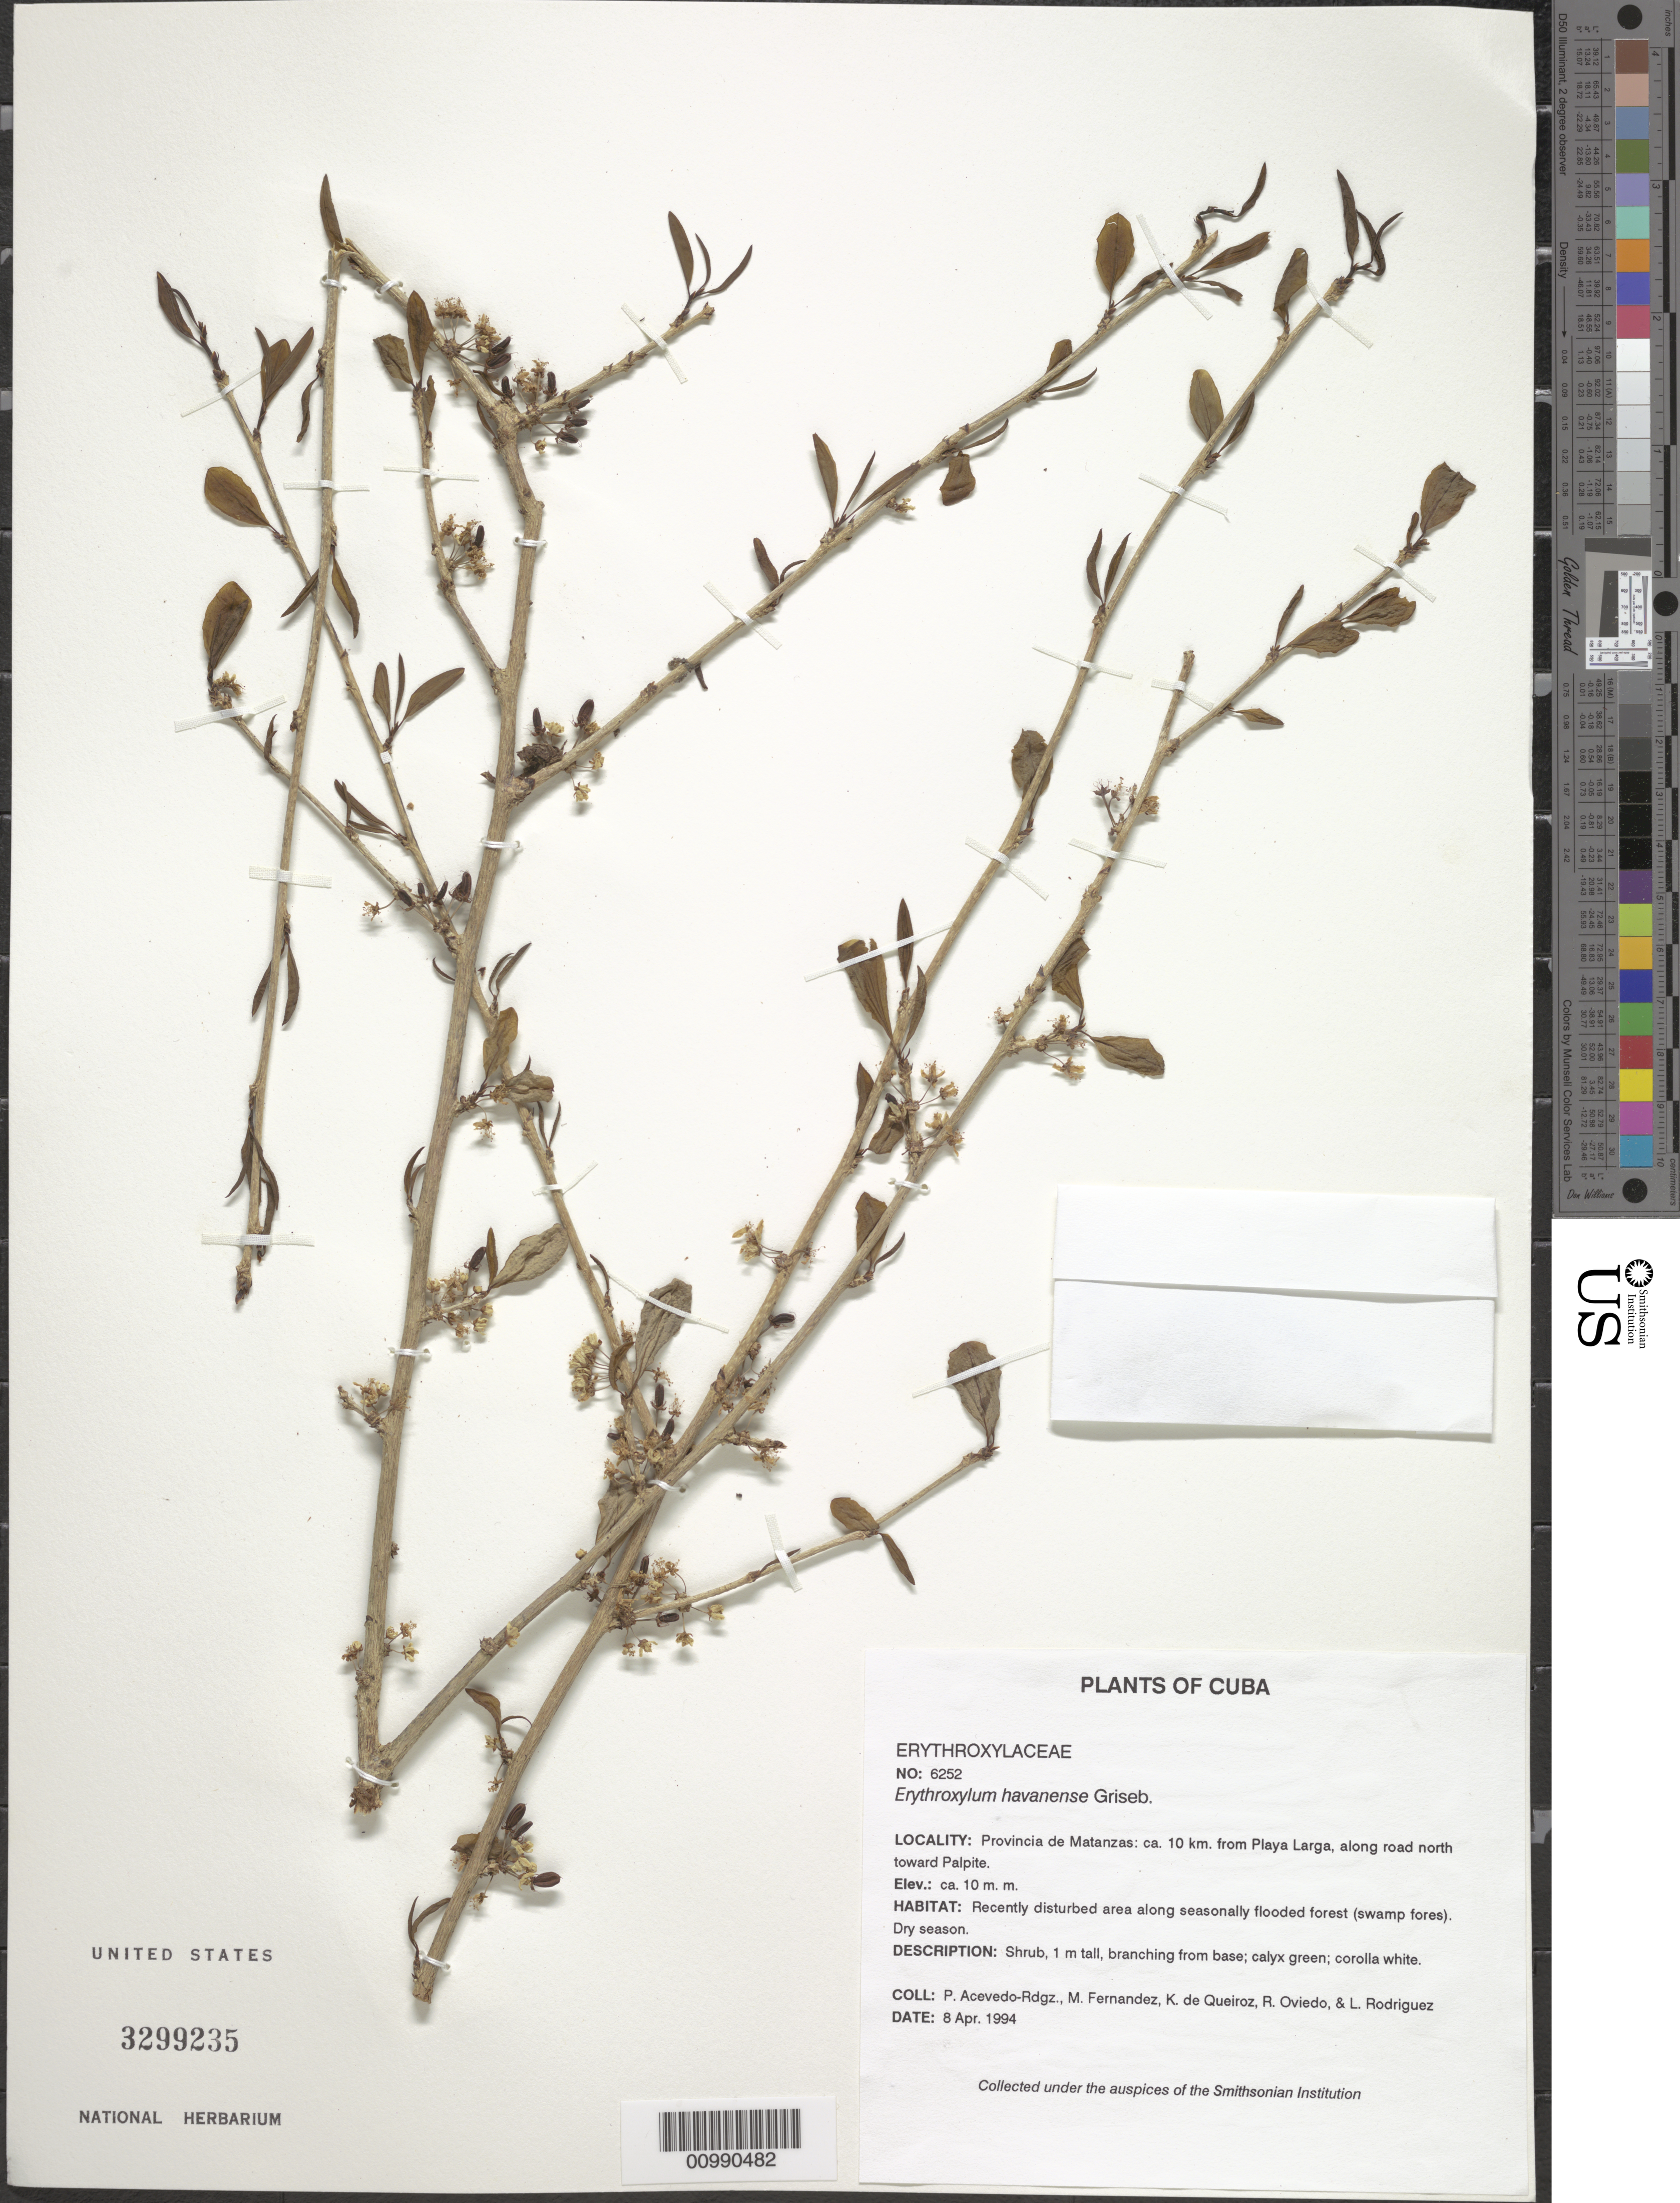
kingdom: Plantae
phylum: Tracheophyta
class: Magnoliopsida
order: Malpighiales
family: Erythroxylaceae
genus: Erythroxylum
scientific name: Erythroxylum havanense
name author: Jacq.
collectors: P. Acevedo-Rodr., M. Fernández, K. De Queiroz, R. Oviedo & L. Rodriguez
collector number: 6252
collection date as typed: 08 Apr 1994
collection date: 1994-04-08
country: Cuba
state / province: Matanzas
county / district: Municipio de Ciénaga de Zapata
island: Cuba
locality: Approx. 10 km from Playa Larga, along the road going north towards Palpite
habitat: Recently disturbed area along seasonally flooded forest (swamp fores). Dry season.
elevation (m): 10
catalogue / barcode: US 3299235